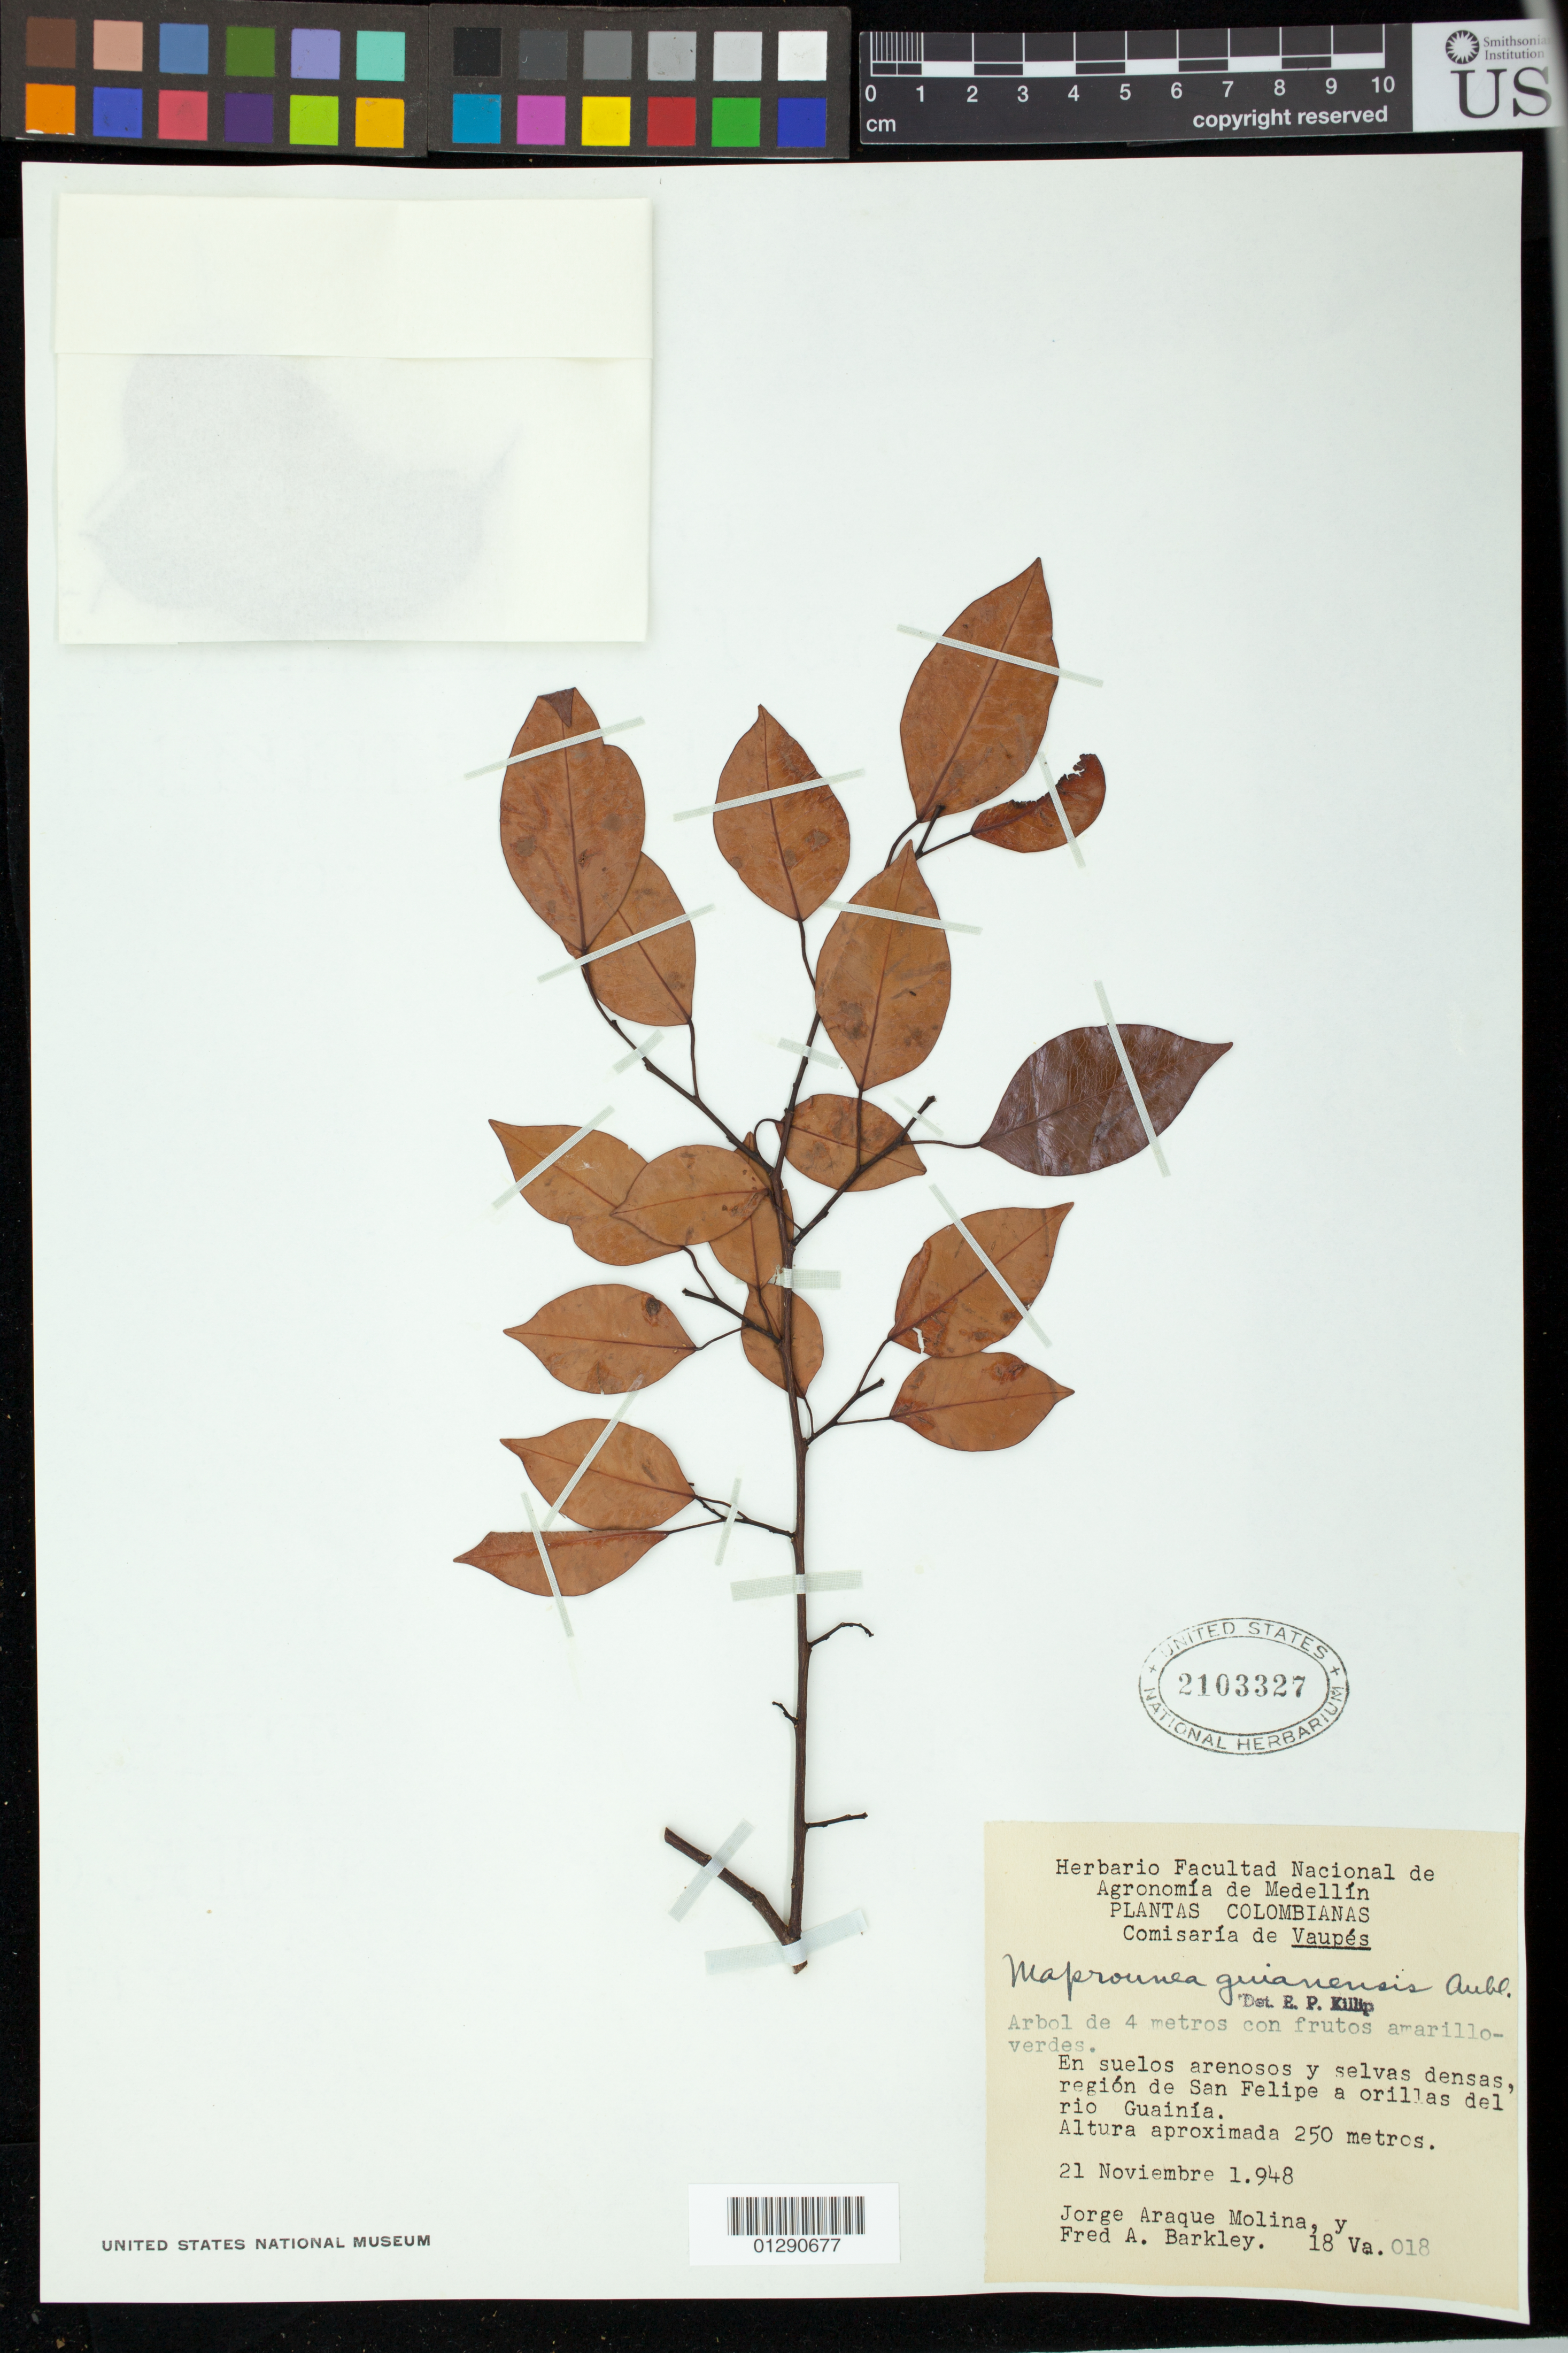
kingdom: Plantae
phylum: Tracheophyta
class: Magnoliopsida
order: Malpighiales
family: Euphorbiaceae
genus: Maprounea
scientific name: Maprounea guianensis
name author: Aubl.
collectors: J. A. Molina & F. A. Barkley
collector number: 18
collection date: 1948-11-21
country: Colombia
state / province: Guainia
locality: region de San Felipe a orillas del rio Guainia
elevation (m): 250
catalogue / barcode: US 2103327